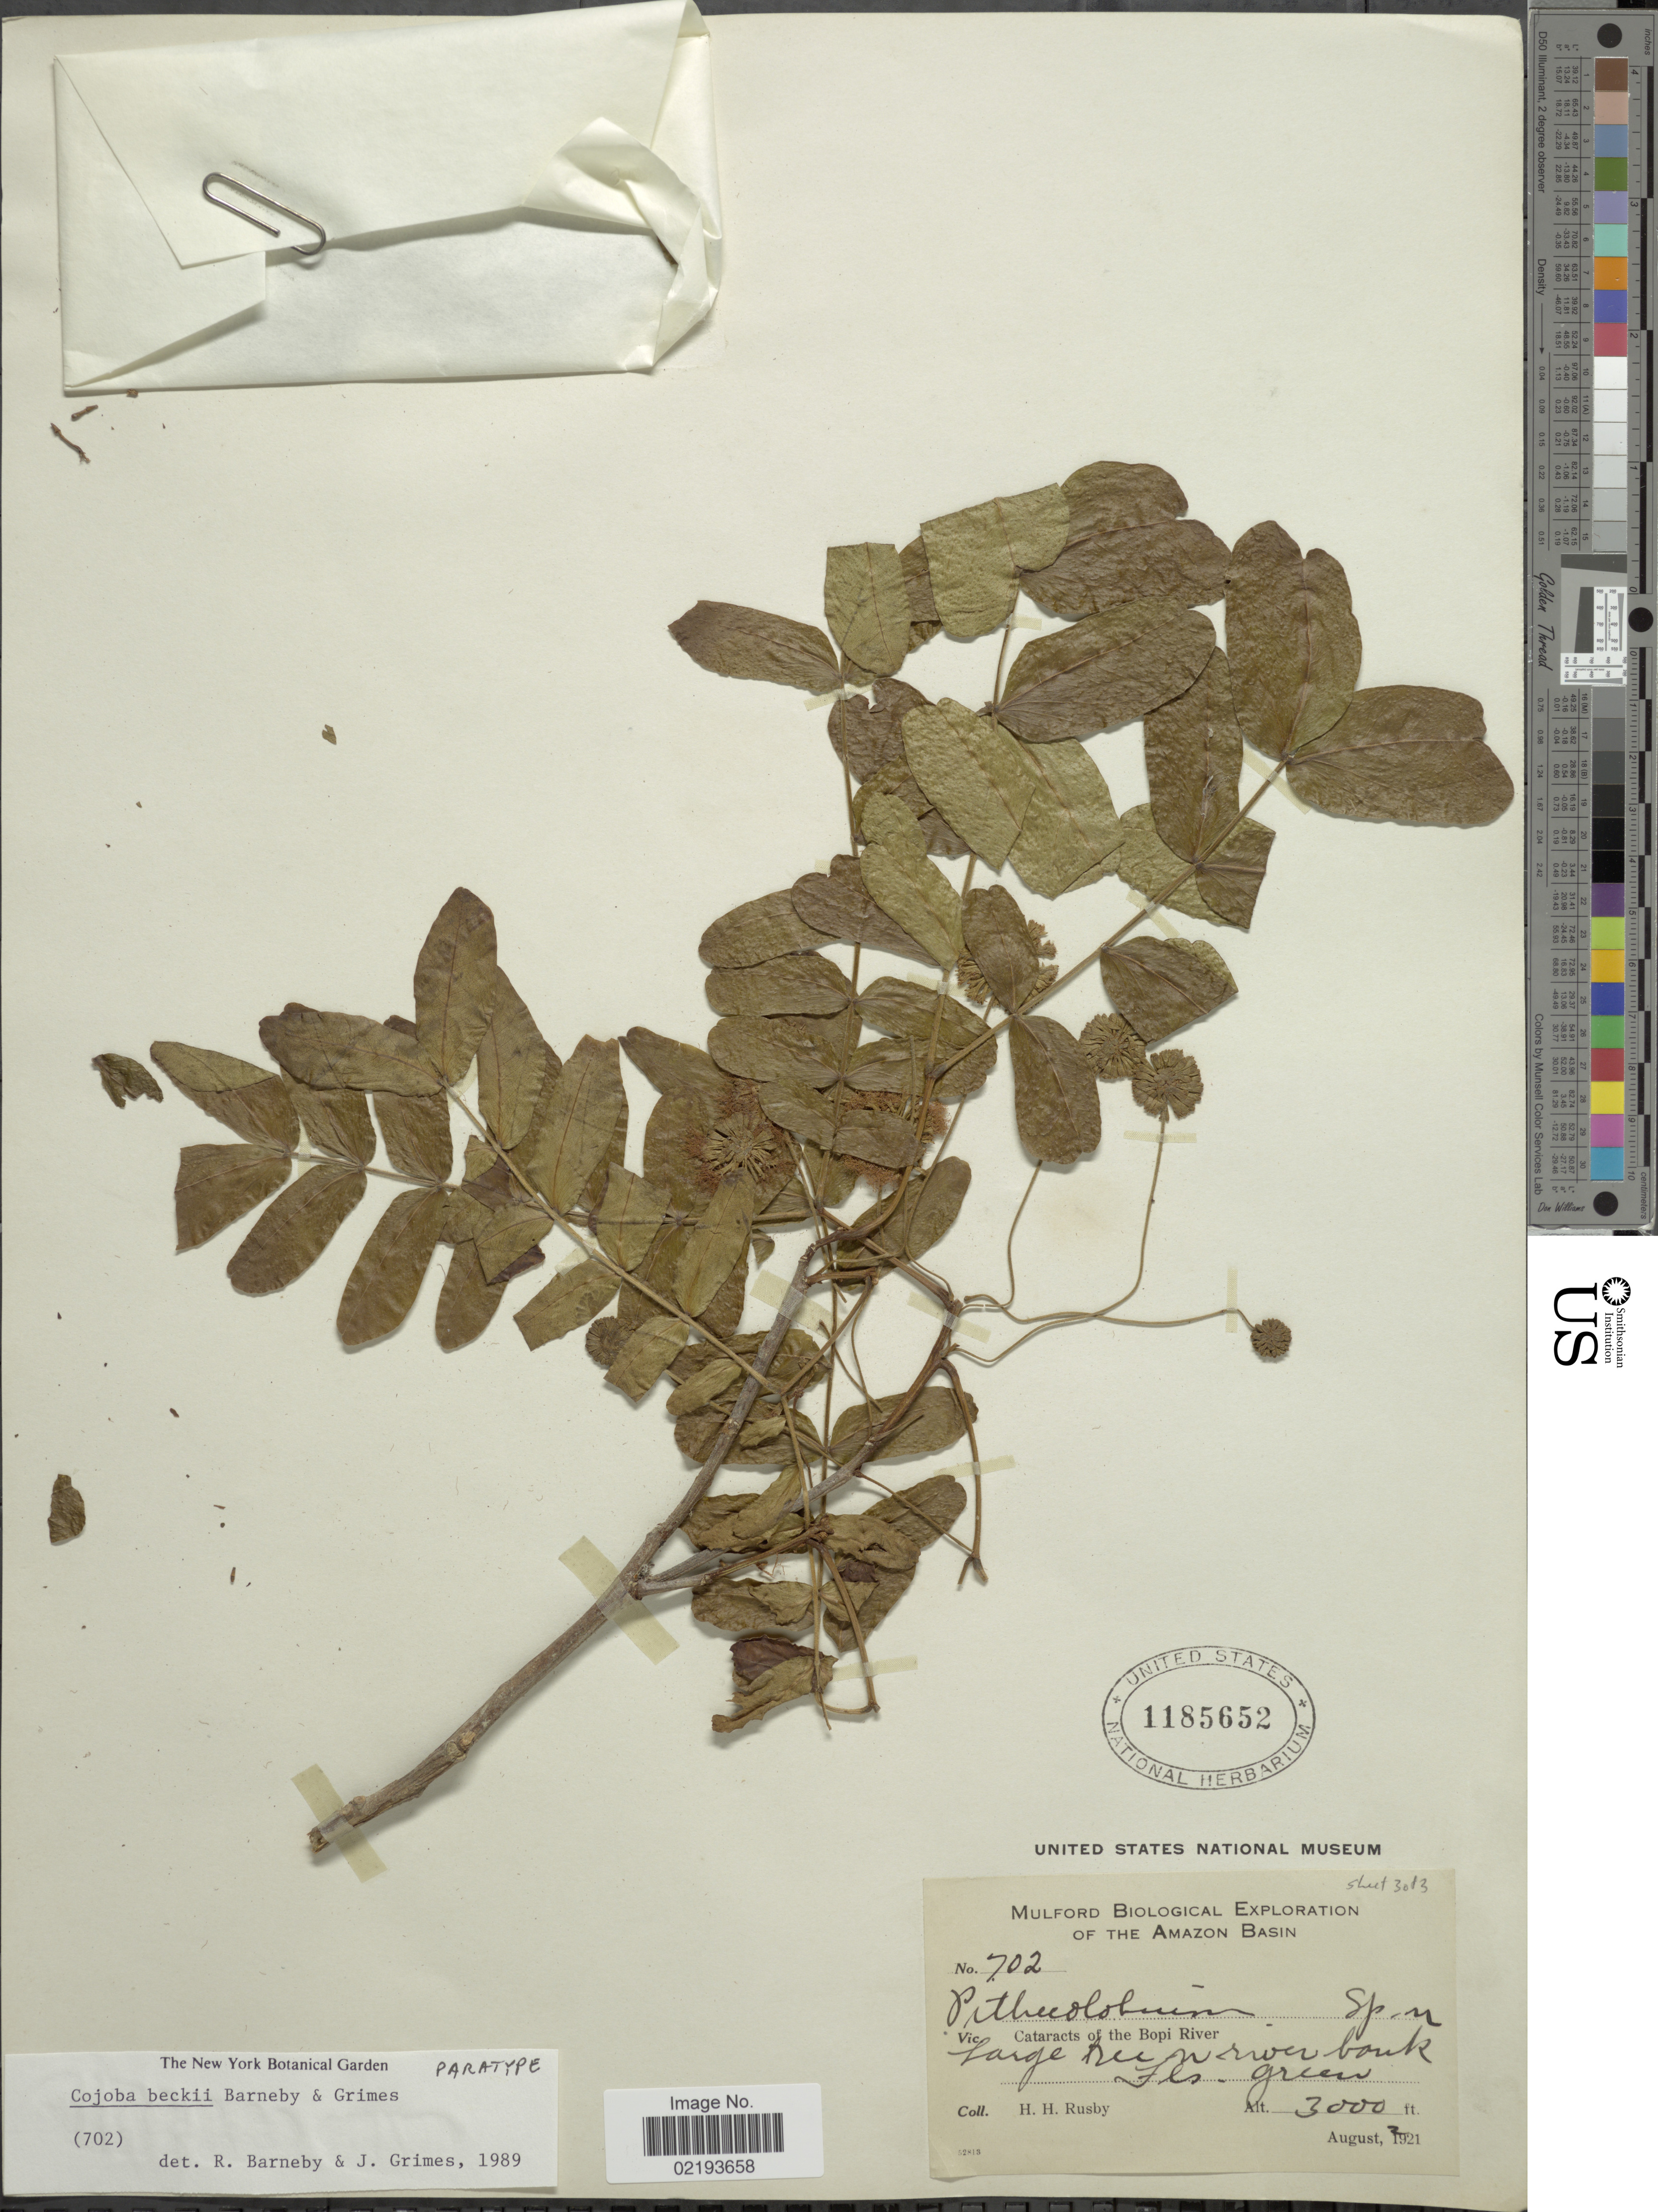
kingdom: Plantae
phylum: Tracheophyta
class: Magnoliopsida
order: Fabales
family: Fabaceae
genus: Cojoba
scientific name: Cojoba beckii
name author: Barneby & J.W. Grimes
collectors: H. H. Rusby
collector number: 702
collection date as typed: August 2, 1921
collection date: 1921-08-02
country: Bolivia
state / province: La Paz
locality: Cataracts of the Bopi River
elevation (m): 914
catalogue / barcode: US 1185652